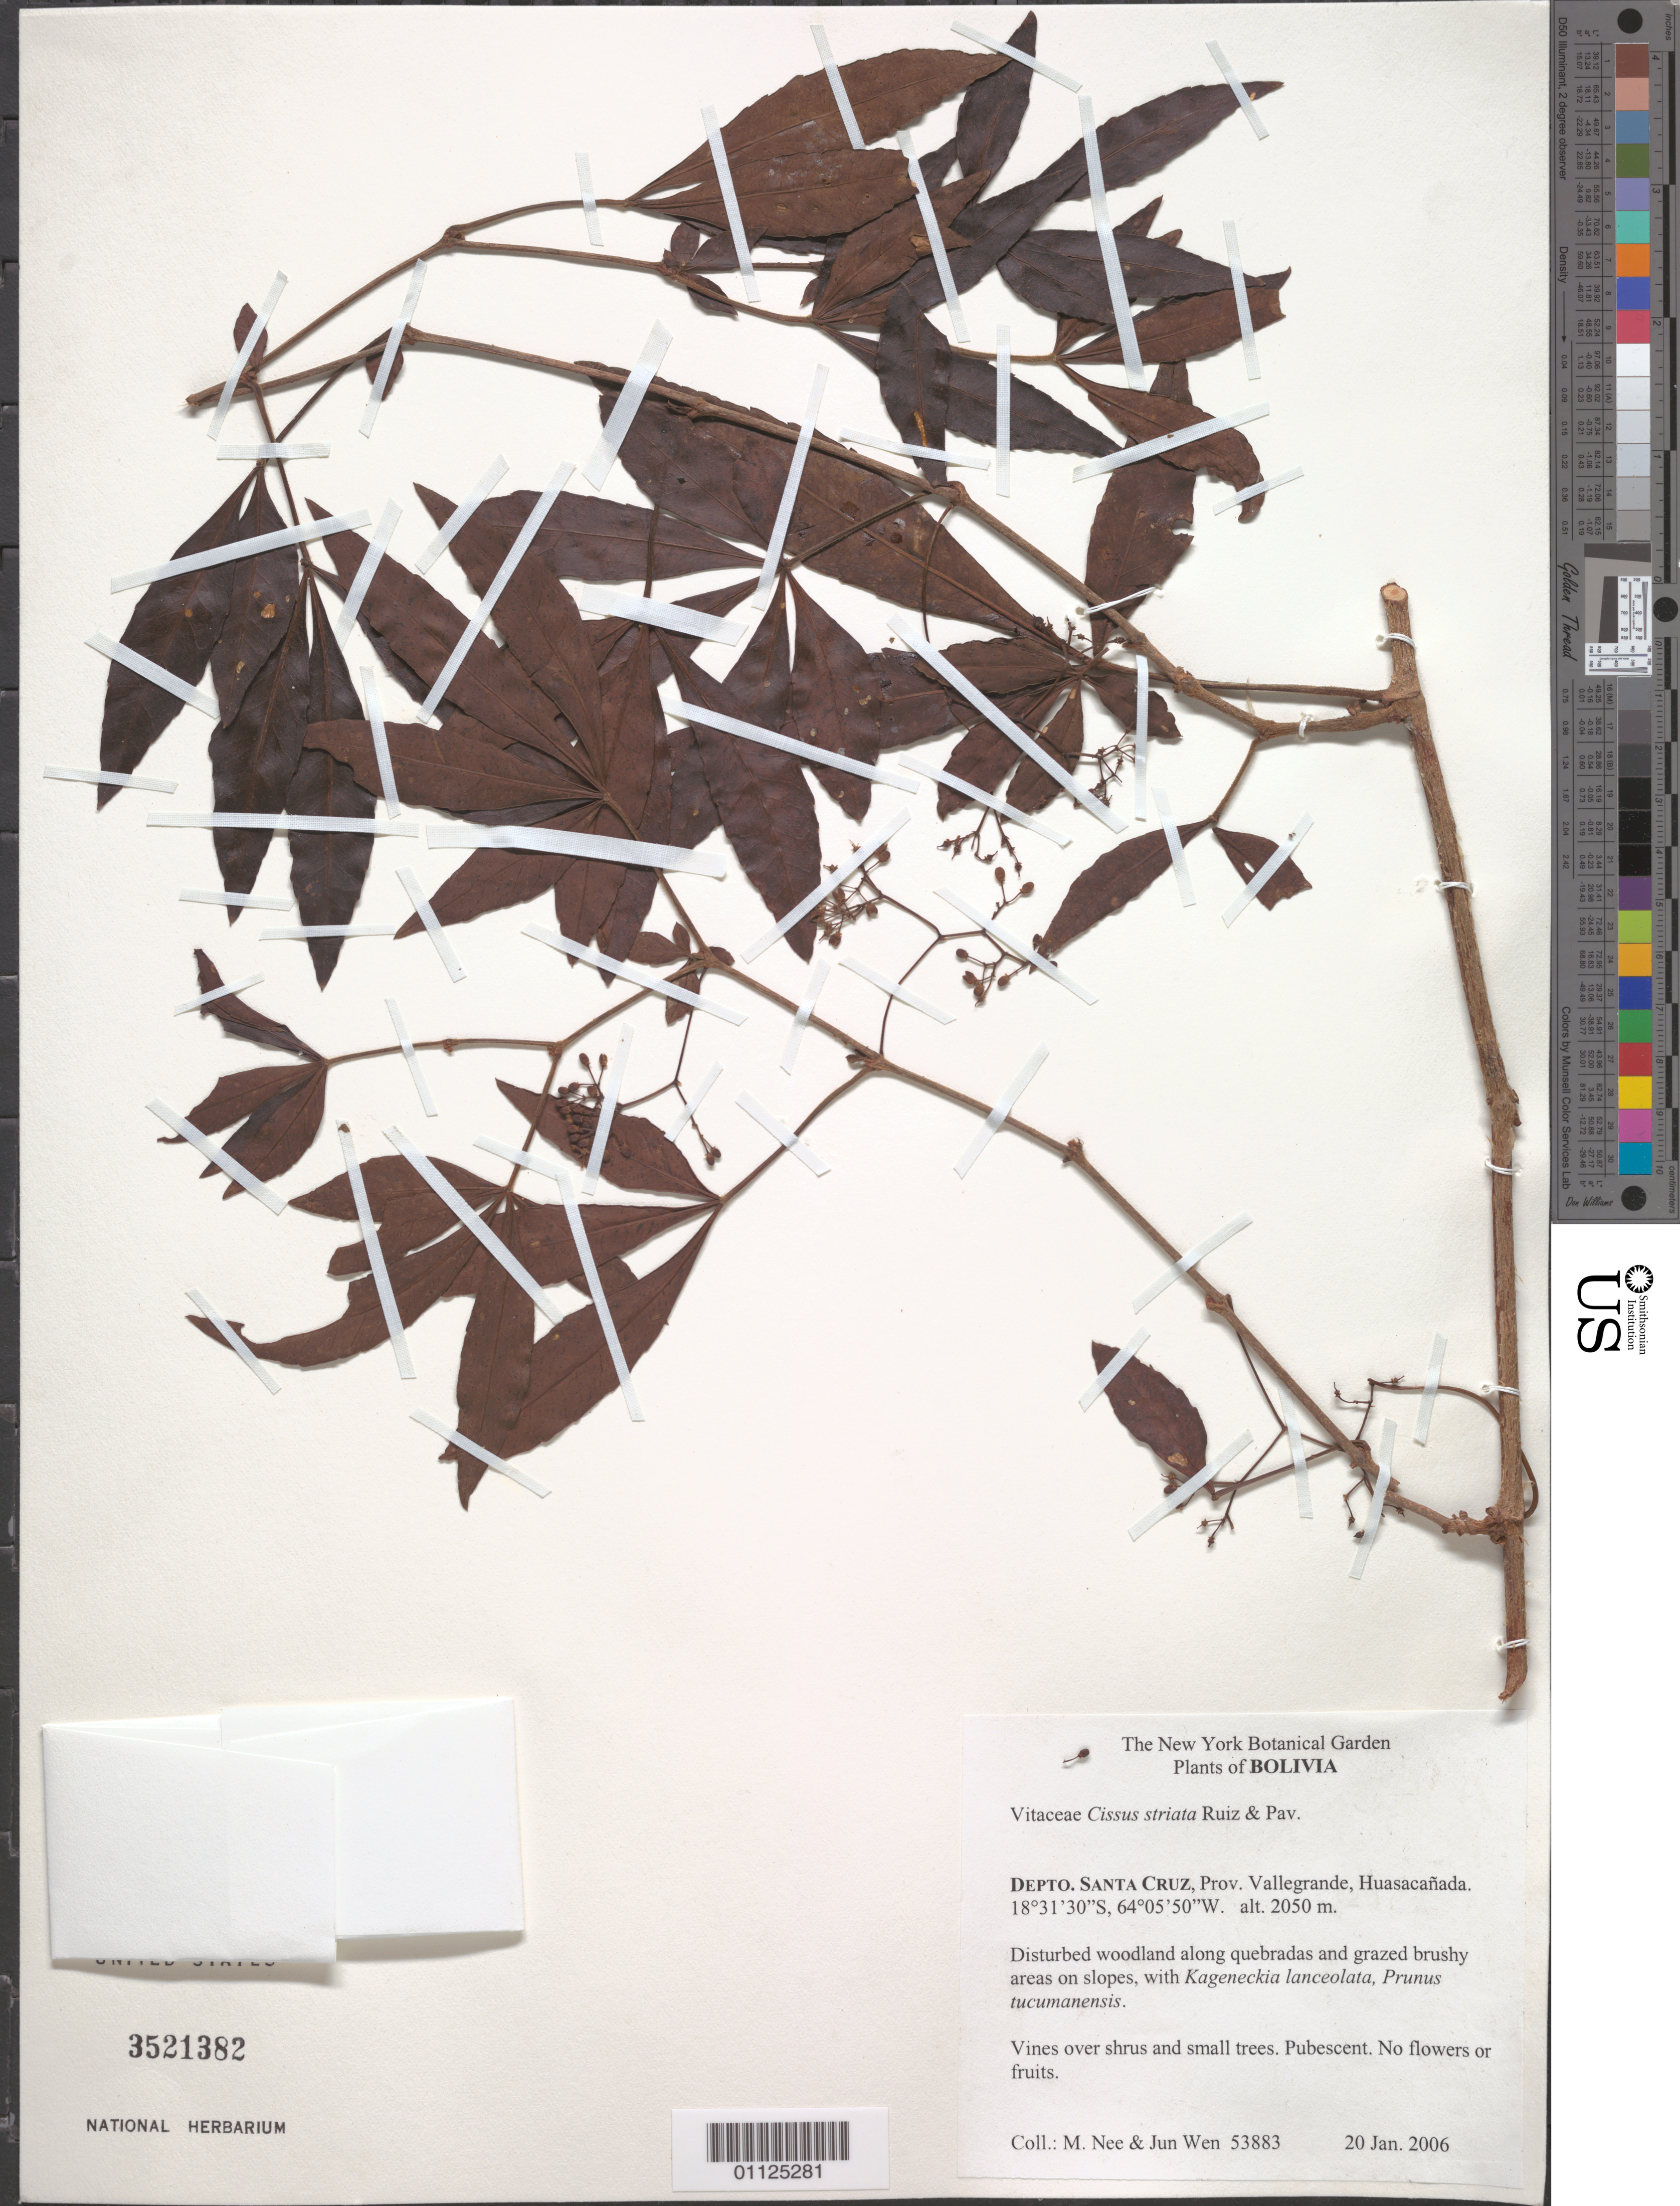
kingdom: Plantae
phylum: Tracheophyta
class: Magnoliopsida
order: Vitales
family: Vitaceae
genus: Clematicissus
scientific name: Clematicissus striata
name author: (Ruiz & Pav.) Lombardi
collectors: M. Nee & J. Wen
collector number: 53883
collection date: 2006-01-20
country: Bolivia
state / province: Santa Cruz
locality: Prov. Vallegrande, Huasacanada.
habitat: Vines over shrubs and small trees. Pubescent. Disturbed woodland.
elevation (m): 2050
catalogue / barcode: US 3521382